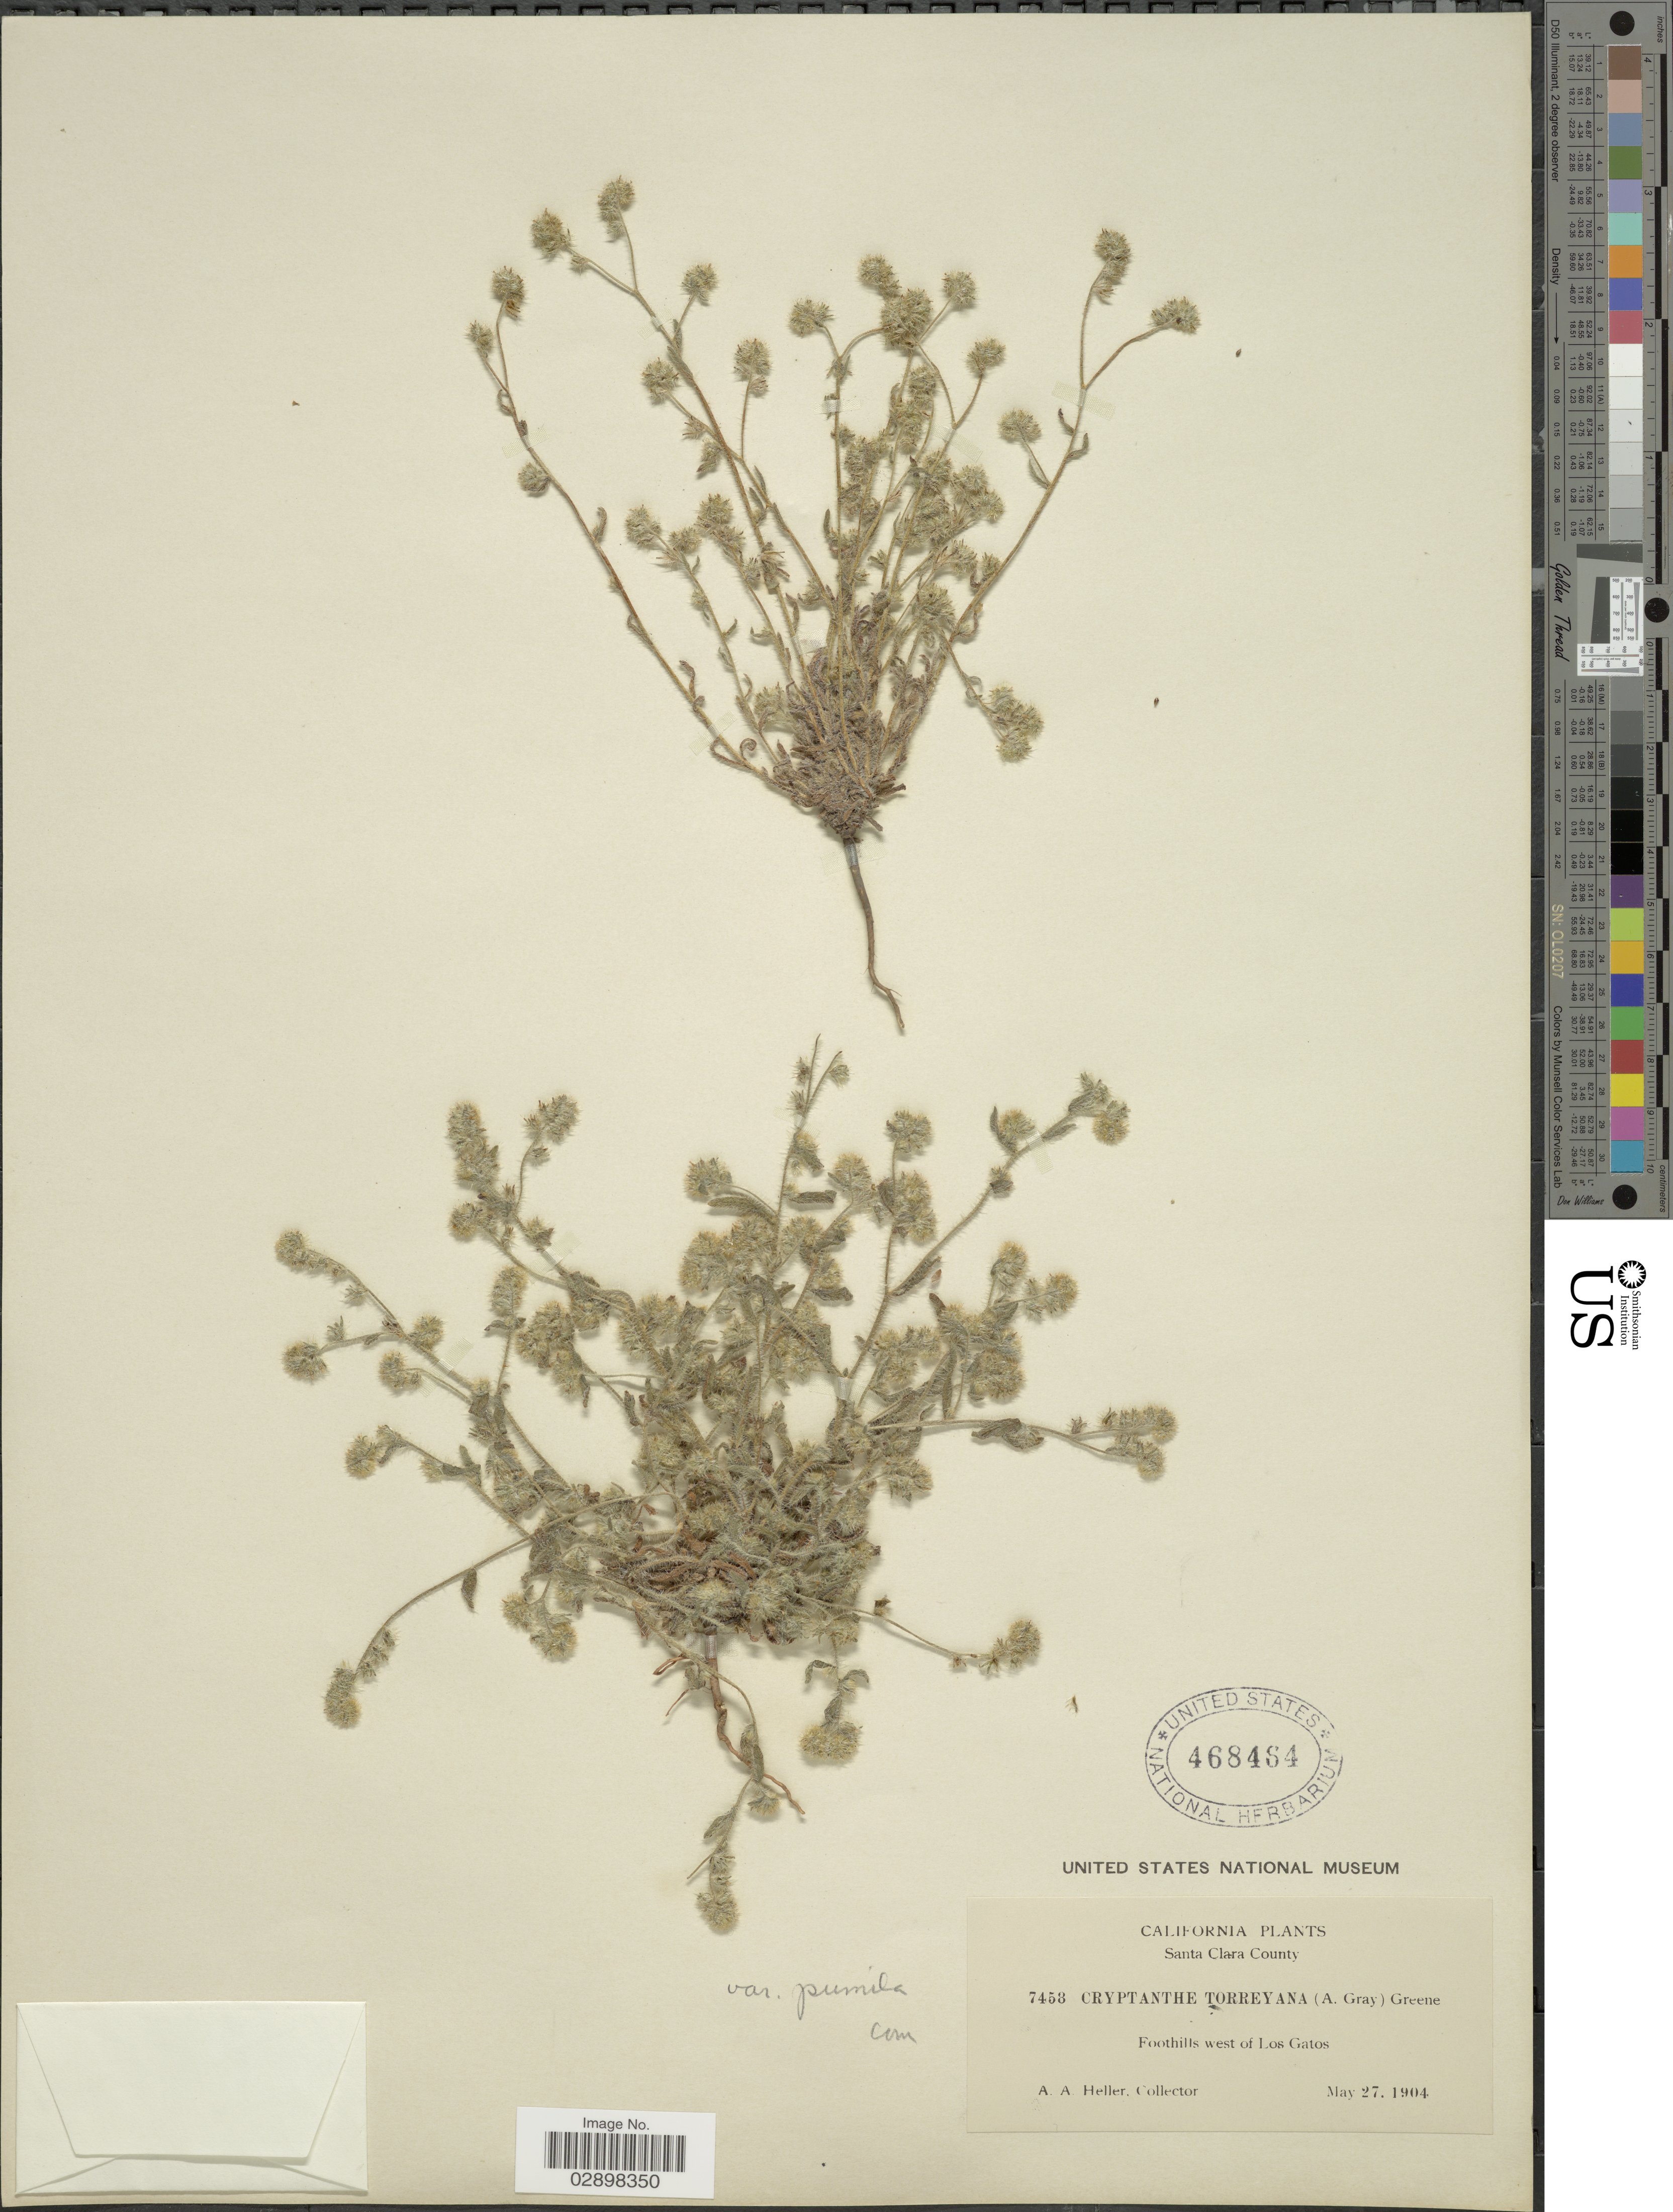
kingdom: Plantae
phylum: Tracheophyta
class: Magnoliopsida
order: Boraginales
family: Boraginaceae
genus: Cryptantha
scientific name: Cryptantha torreyana var. pumila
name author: (A. Heller) I.M. Johnst.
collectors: A. A. Heller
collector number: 7458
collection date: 1904-05-27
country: United States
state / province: California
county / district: Santa Clara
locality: Santa Clara County, Foothills west of Los Gatos.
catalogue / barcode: US 468464